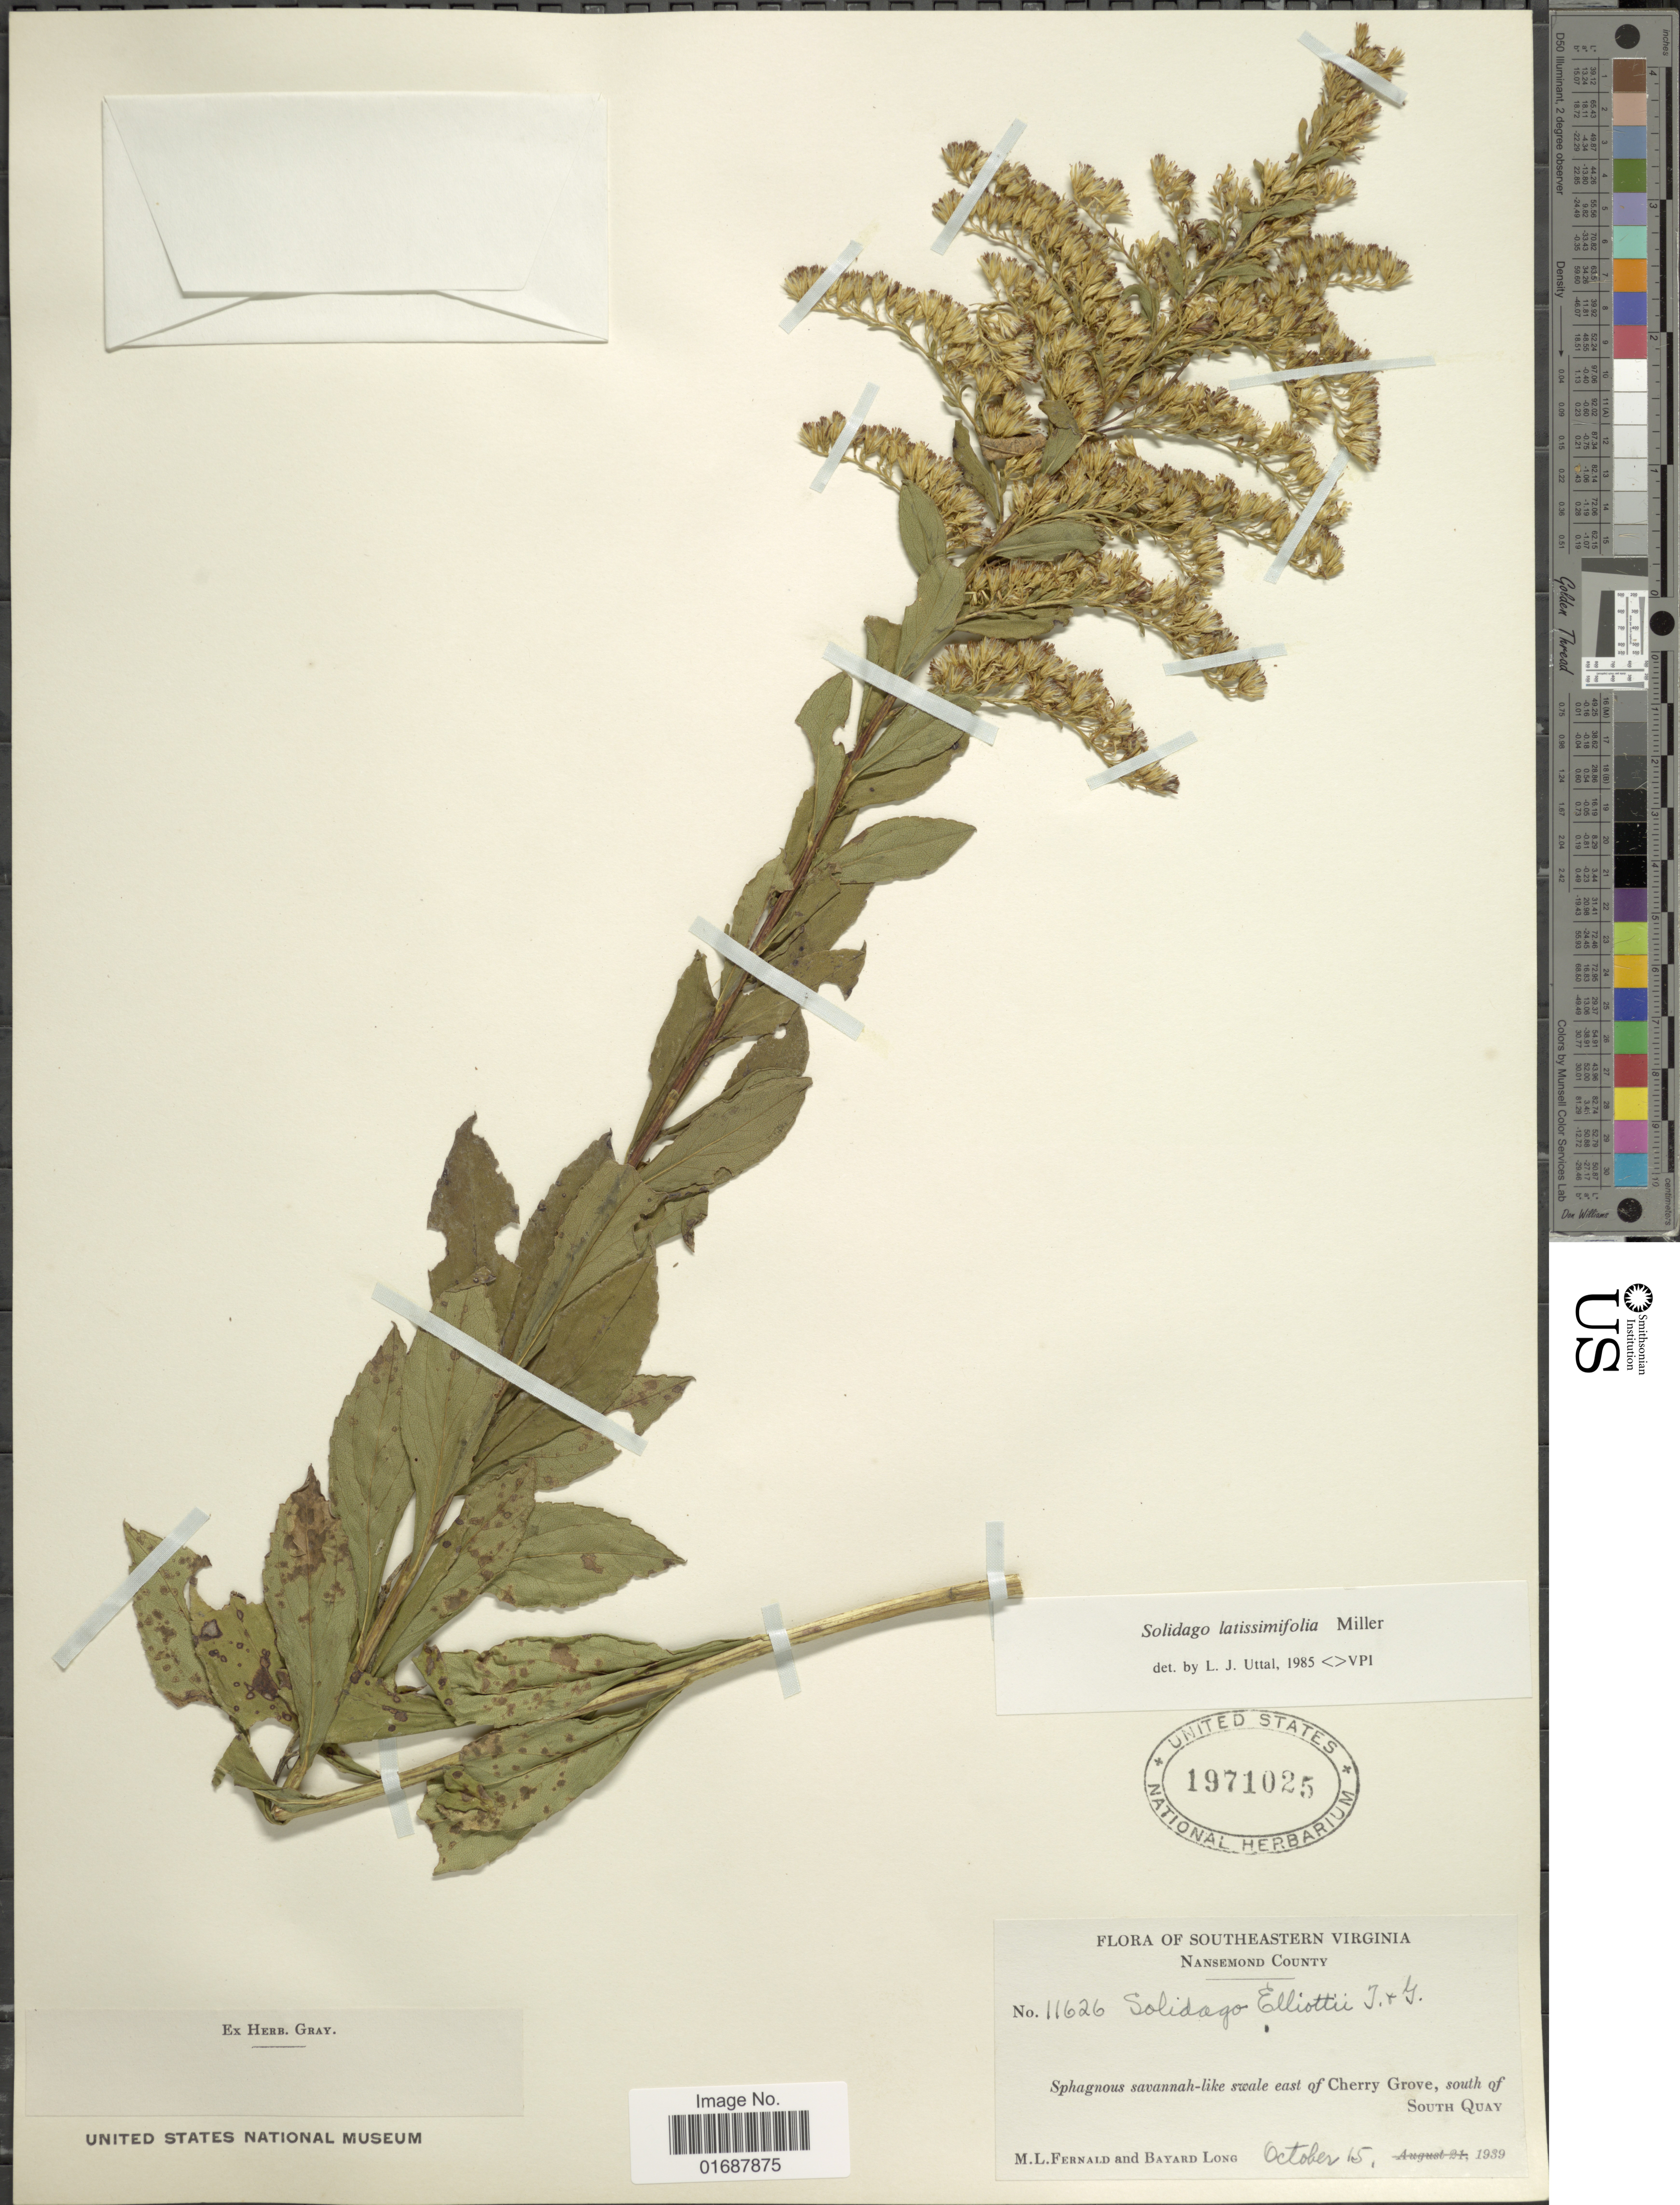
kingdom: Plantae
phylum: Tracheophyta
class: Magnoliopsida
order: Asterales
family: Asteraceae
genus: Solidago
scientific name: Solidago latissimifolia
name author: Mill.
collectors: M. L. Fernald & B. Long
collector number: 11626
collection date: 1939-10-15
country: United States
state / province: Virginia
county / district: City of Suffolk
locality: Southeastern Virginia. Nansemond County. East of Cherry Grove, south of South Quay.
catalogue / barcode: US 1971025